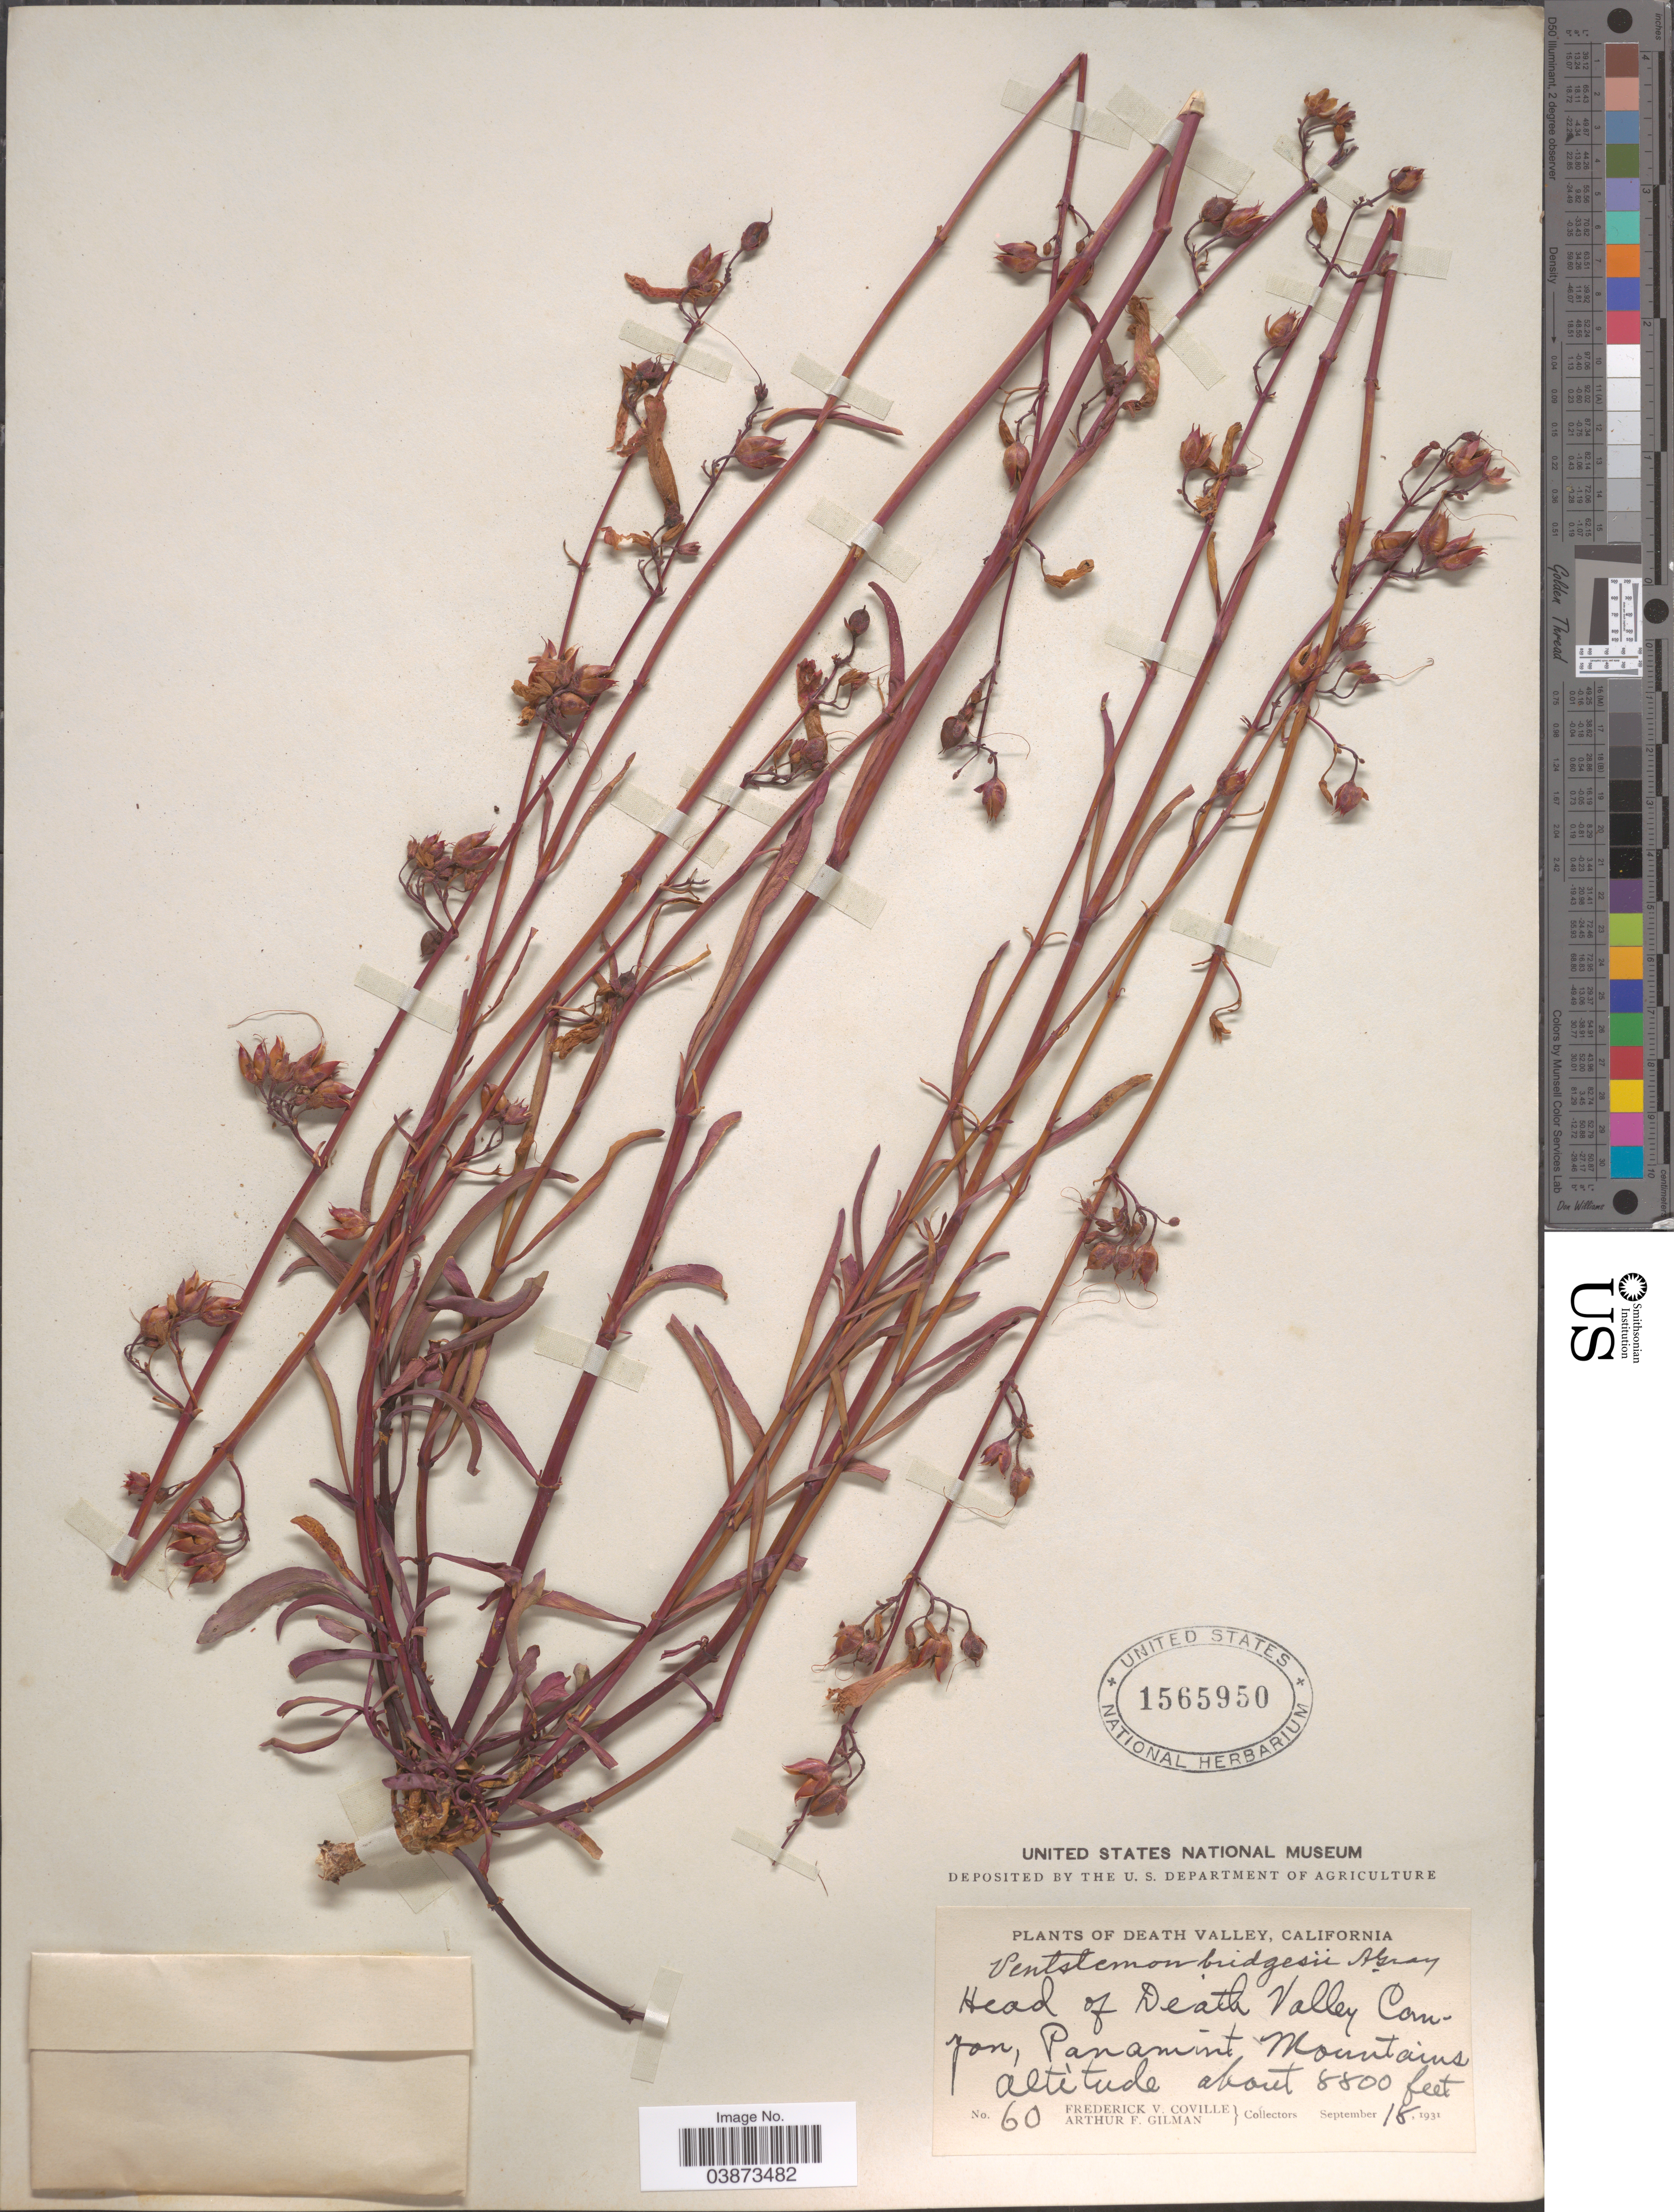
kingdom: Plantae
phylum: Tracheophyta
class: Magnoliopsida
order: Lamiales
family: Plantaginaceae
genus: Penstemon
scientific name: Penstemon bridgesii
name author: A. Gray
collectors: F. V. Coville & A. Gilman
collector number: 60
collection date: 1931-09-18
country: United States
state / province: California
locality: Death Valley. Head of Death Valley Canyon, Panamint Mountains.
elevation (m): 2682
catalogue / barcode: US 1565950